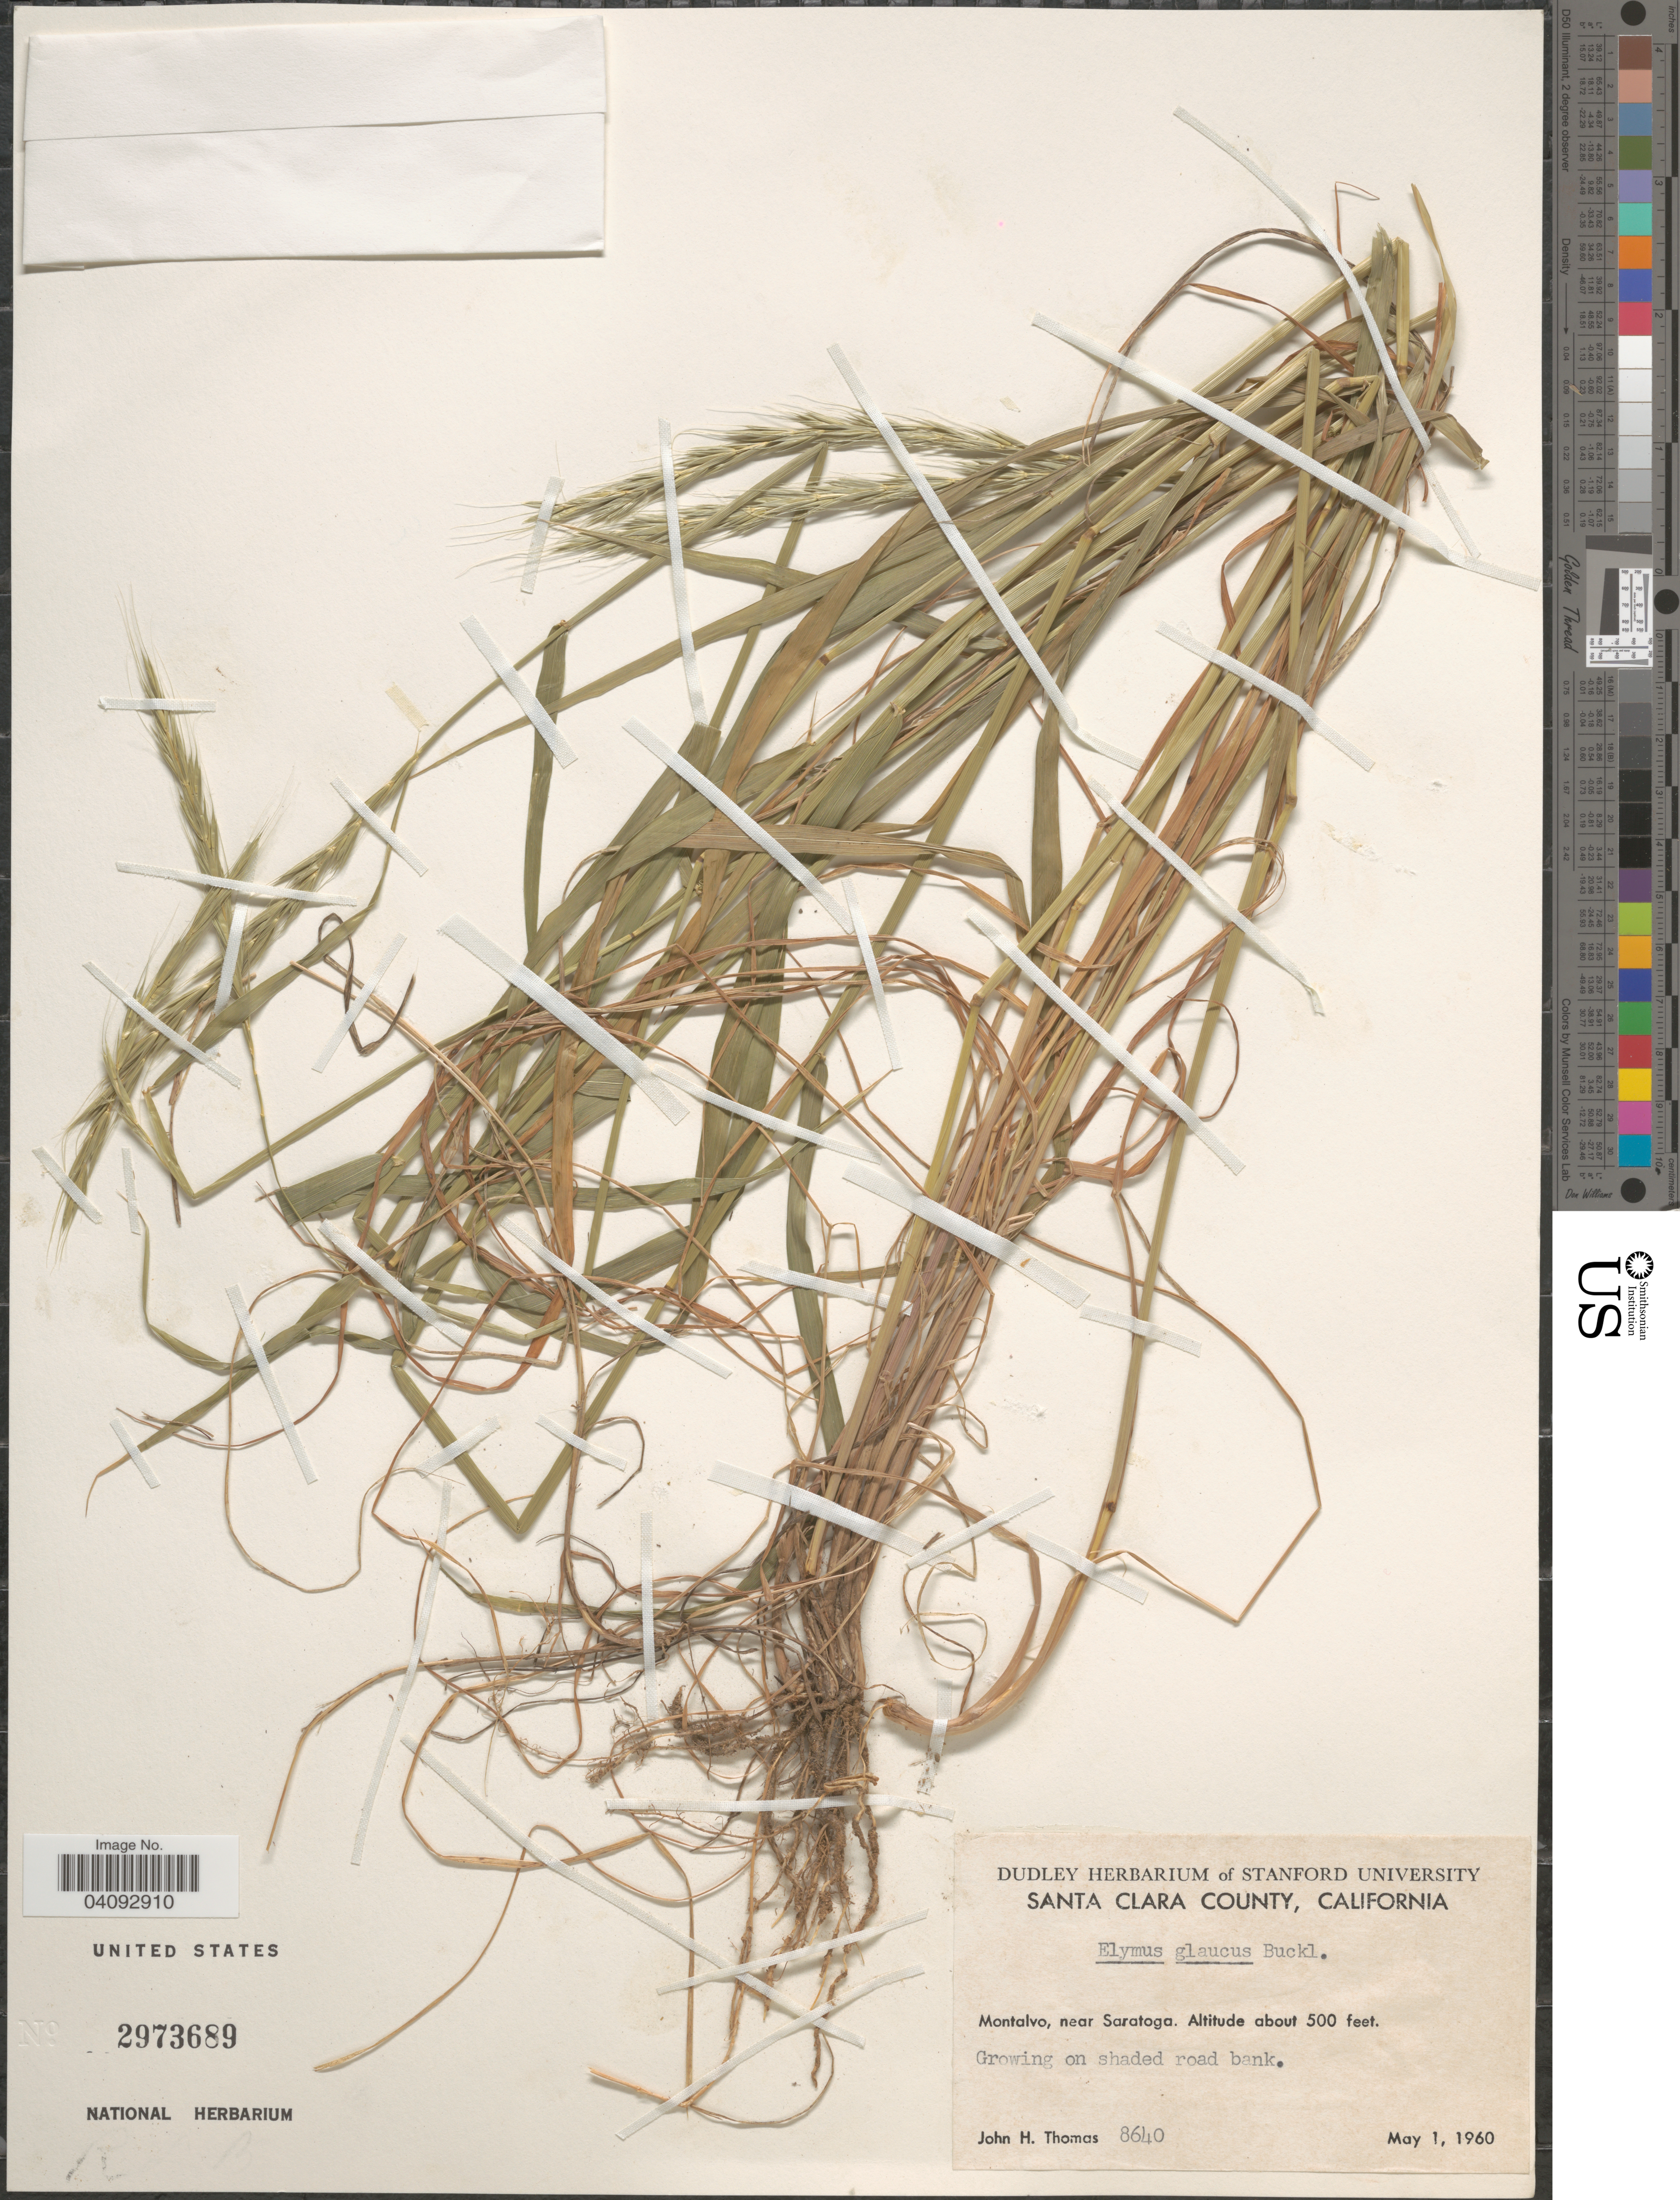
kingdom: Plantae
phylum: Tracheophyta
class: Liliopsida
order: Poales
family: Poaceae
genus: Elymus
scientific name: Elymus glaucus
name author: Buckley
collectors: J. H. Thomas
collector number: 8640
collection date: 1960-05-01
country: United States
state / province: California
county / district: Santa Clara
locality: Santa Clara County. Montalvo, near Saratoga. Growing on shaded road bank.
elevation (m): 152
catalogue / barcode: US 2973689